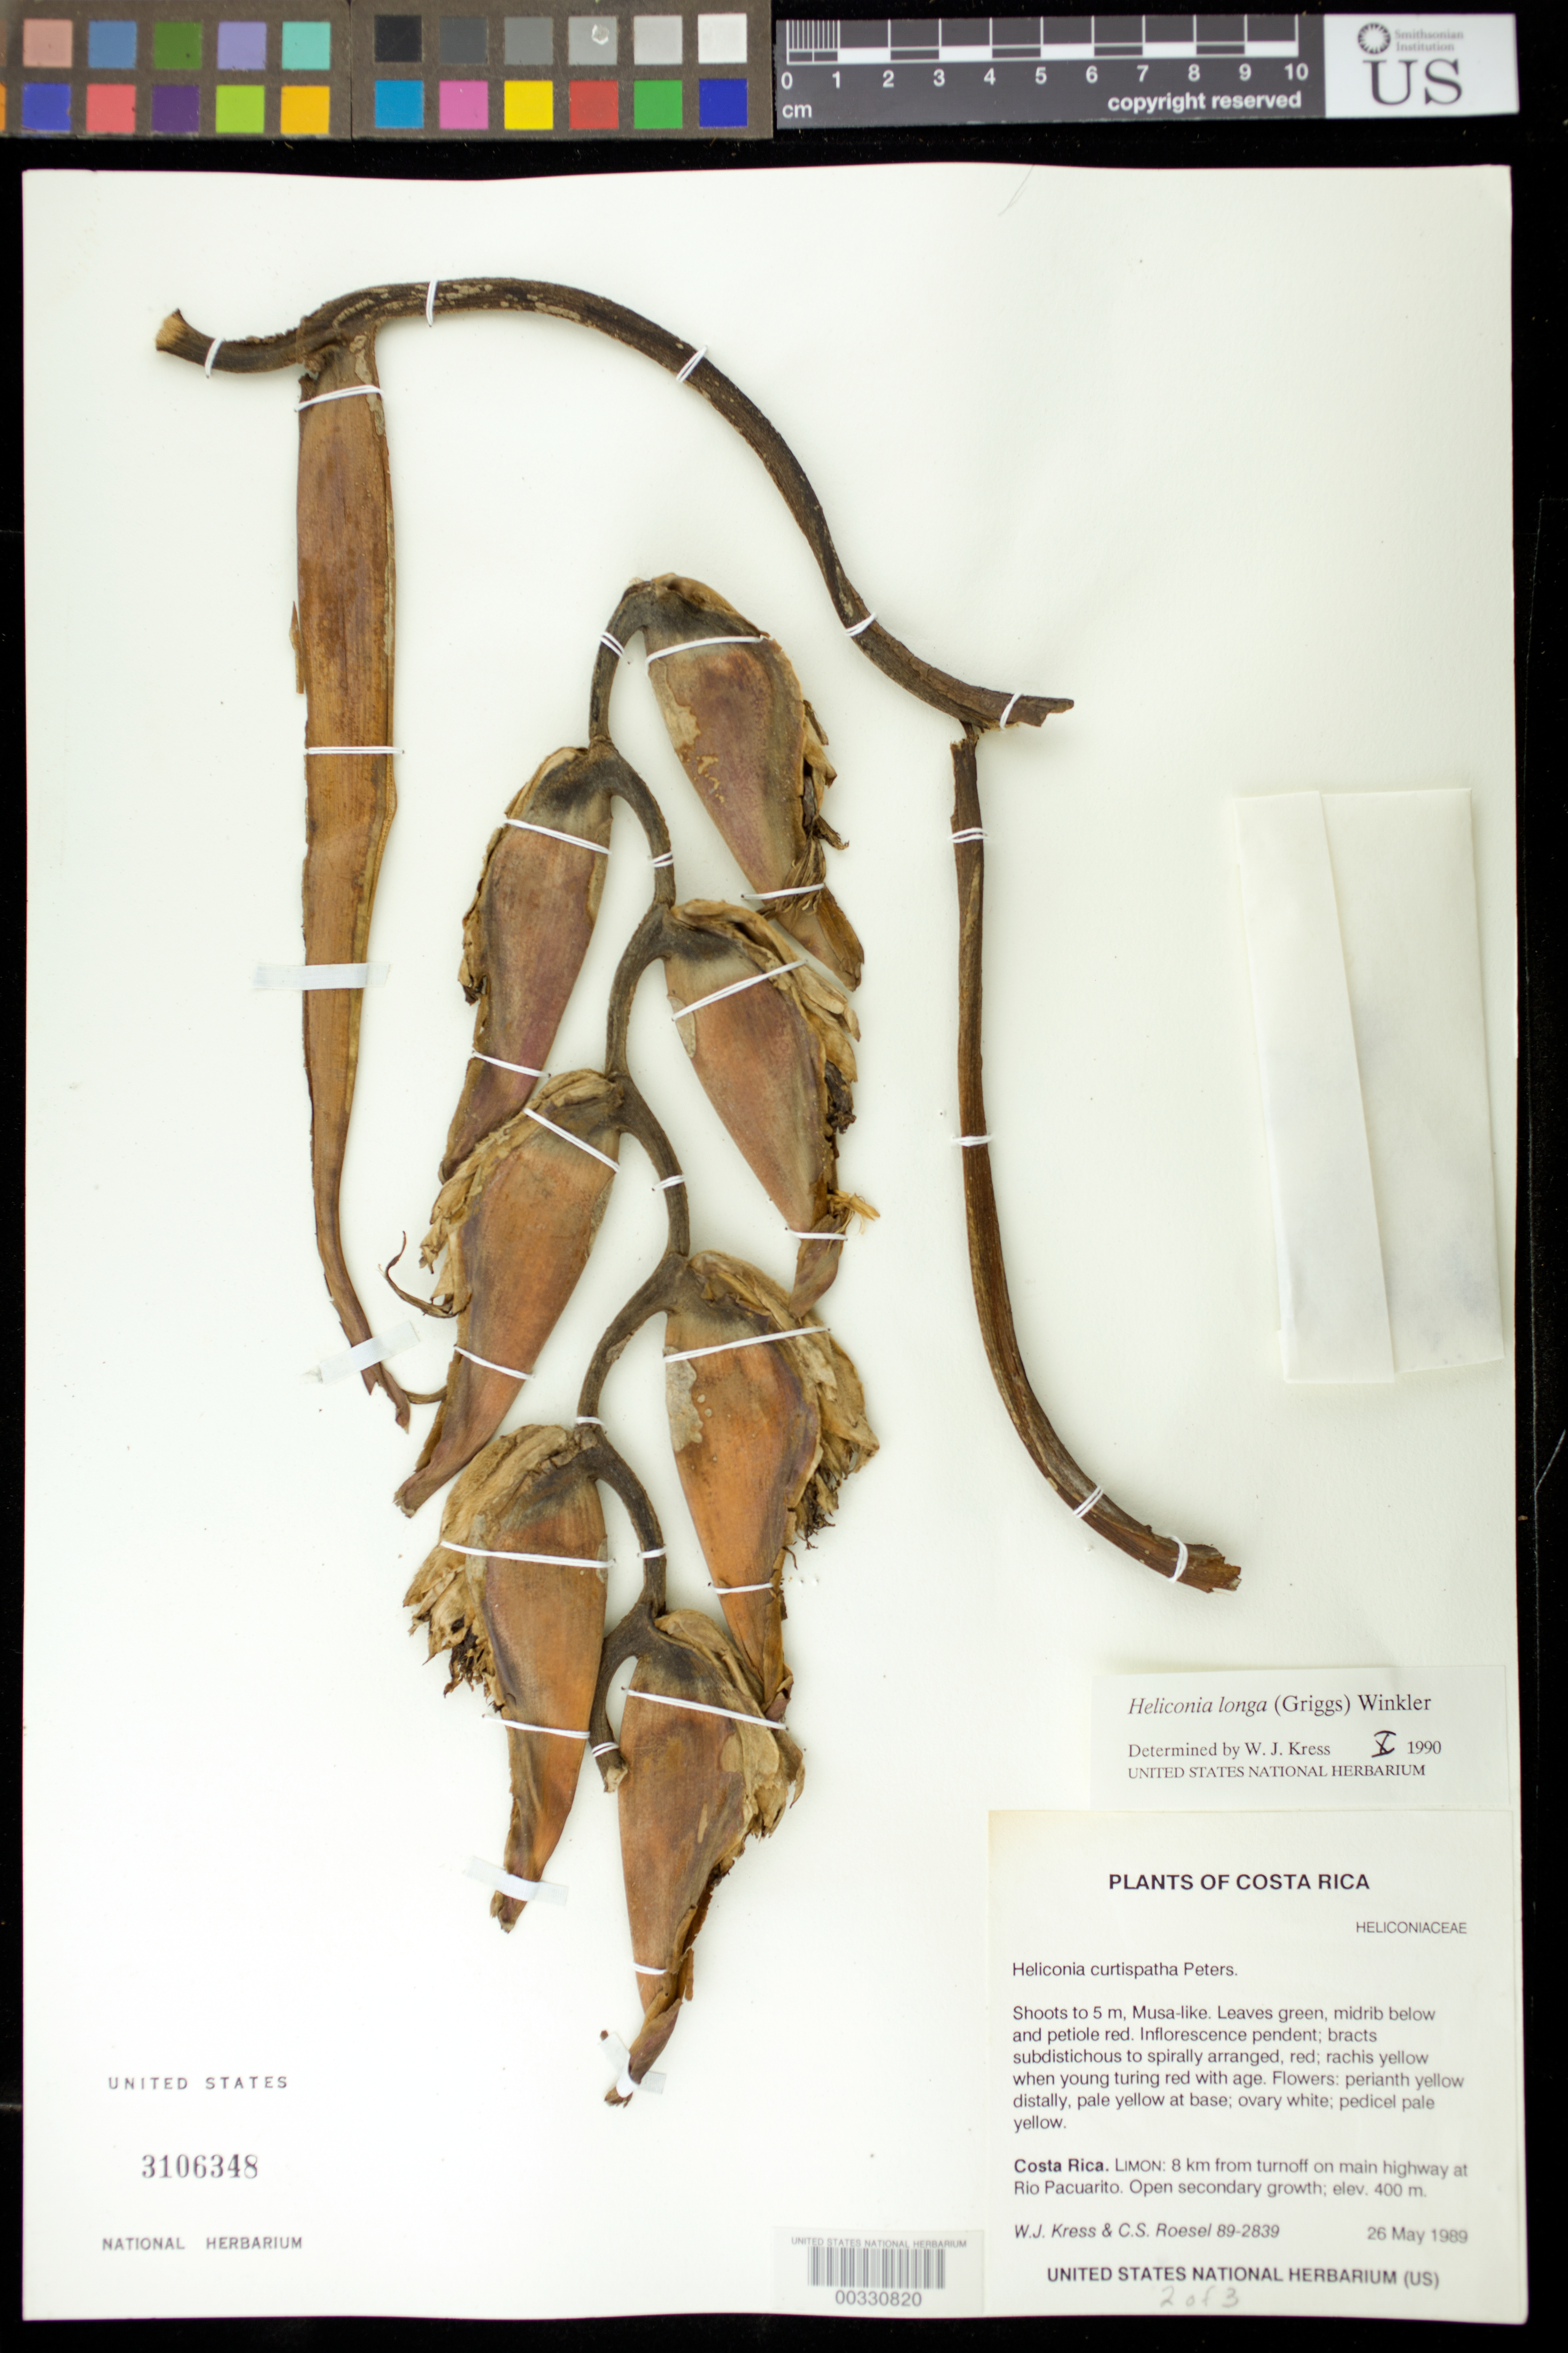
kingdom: Plantae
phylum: Tracheophyta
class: Liliopsida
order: Zingiberales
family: Heliconiaceae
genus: Heliconia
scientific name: Heliconia longa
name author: (R.F. Griggs) H.J.P. Winkl.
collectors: W. J. Kress & C. S. Roesel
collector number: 89-2839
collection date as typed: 26 May 1989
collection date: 1989-05-26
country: Costa Rica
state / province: Limón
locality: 8 km from turnoff on main highway at rio pacuarito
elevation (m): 400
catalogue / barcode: US 3106348